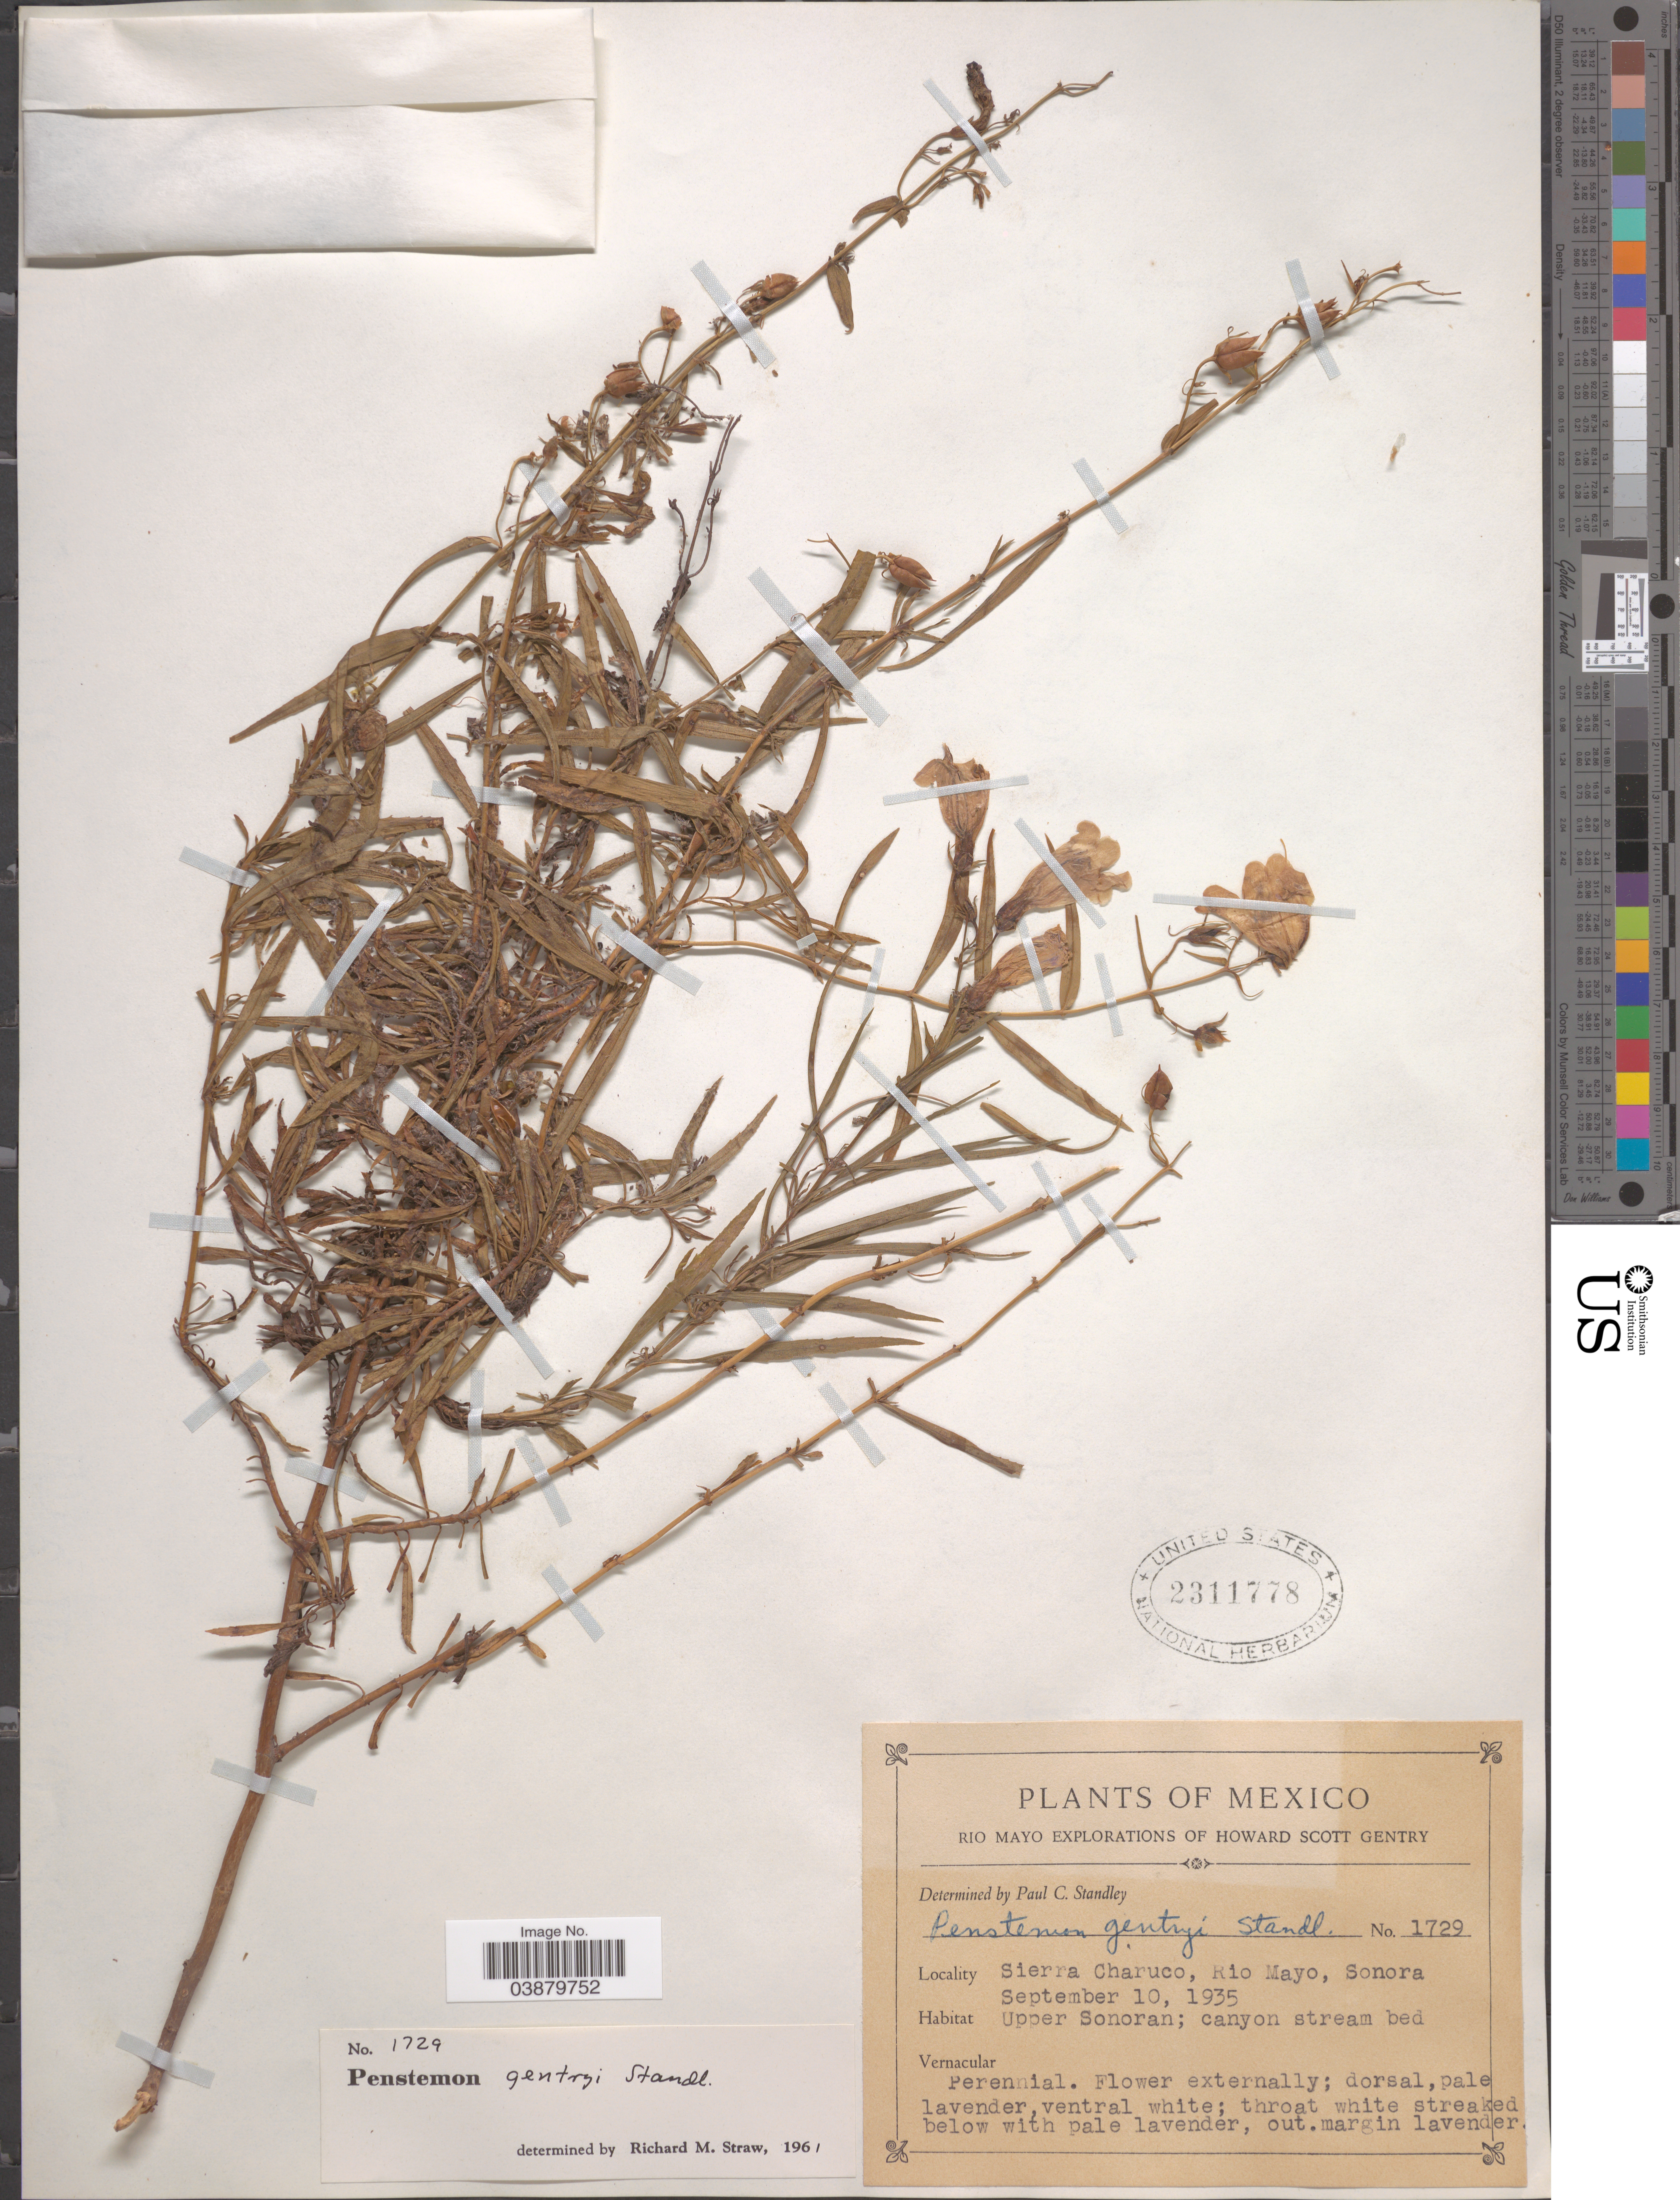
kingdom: Plantae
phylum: Tracheophyta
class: Magnoliopsida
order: Lamiales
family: Plantaginaceae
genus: Penstemon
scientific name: Penstemon gentryi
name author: Standl.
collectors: H. S. Gentry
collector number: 1729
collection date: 1935-09-10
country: Mexico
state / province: Sonora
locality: Sierra Charuco, Rio Mayo. Upper Sonoran; canyon stream bed.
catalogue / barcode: US 2311778